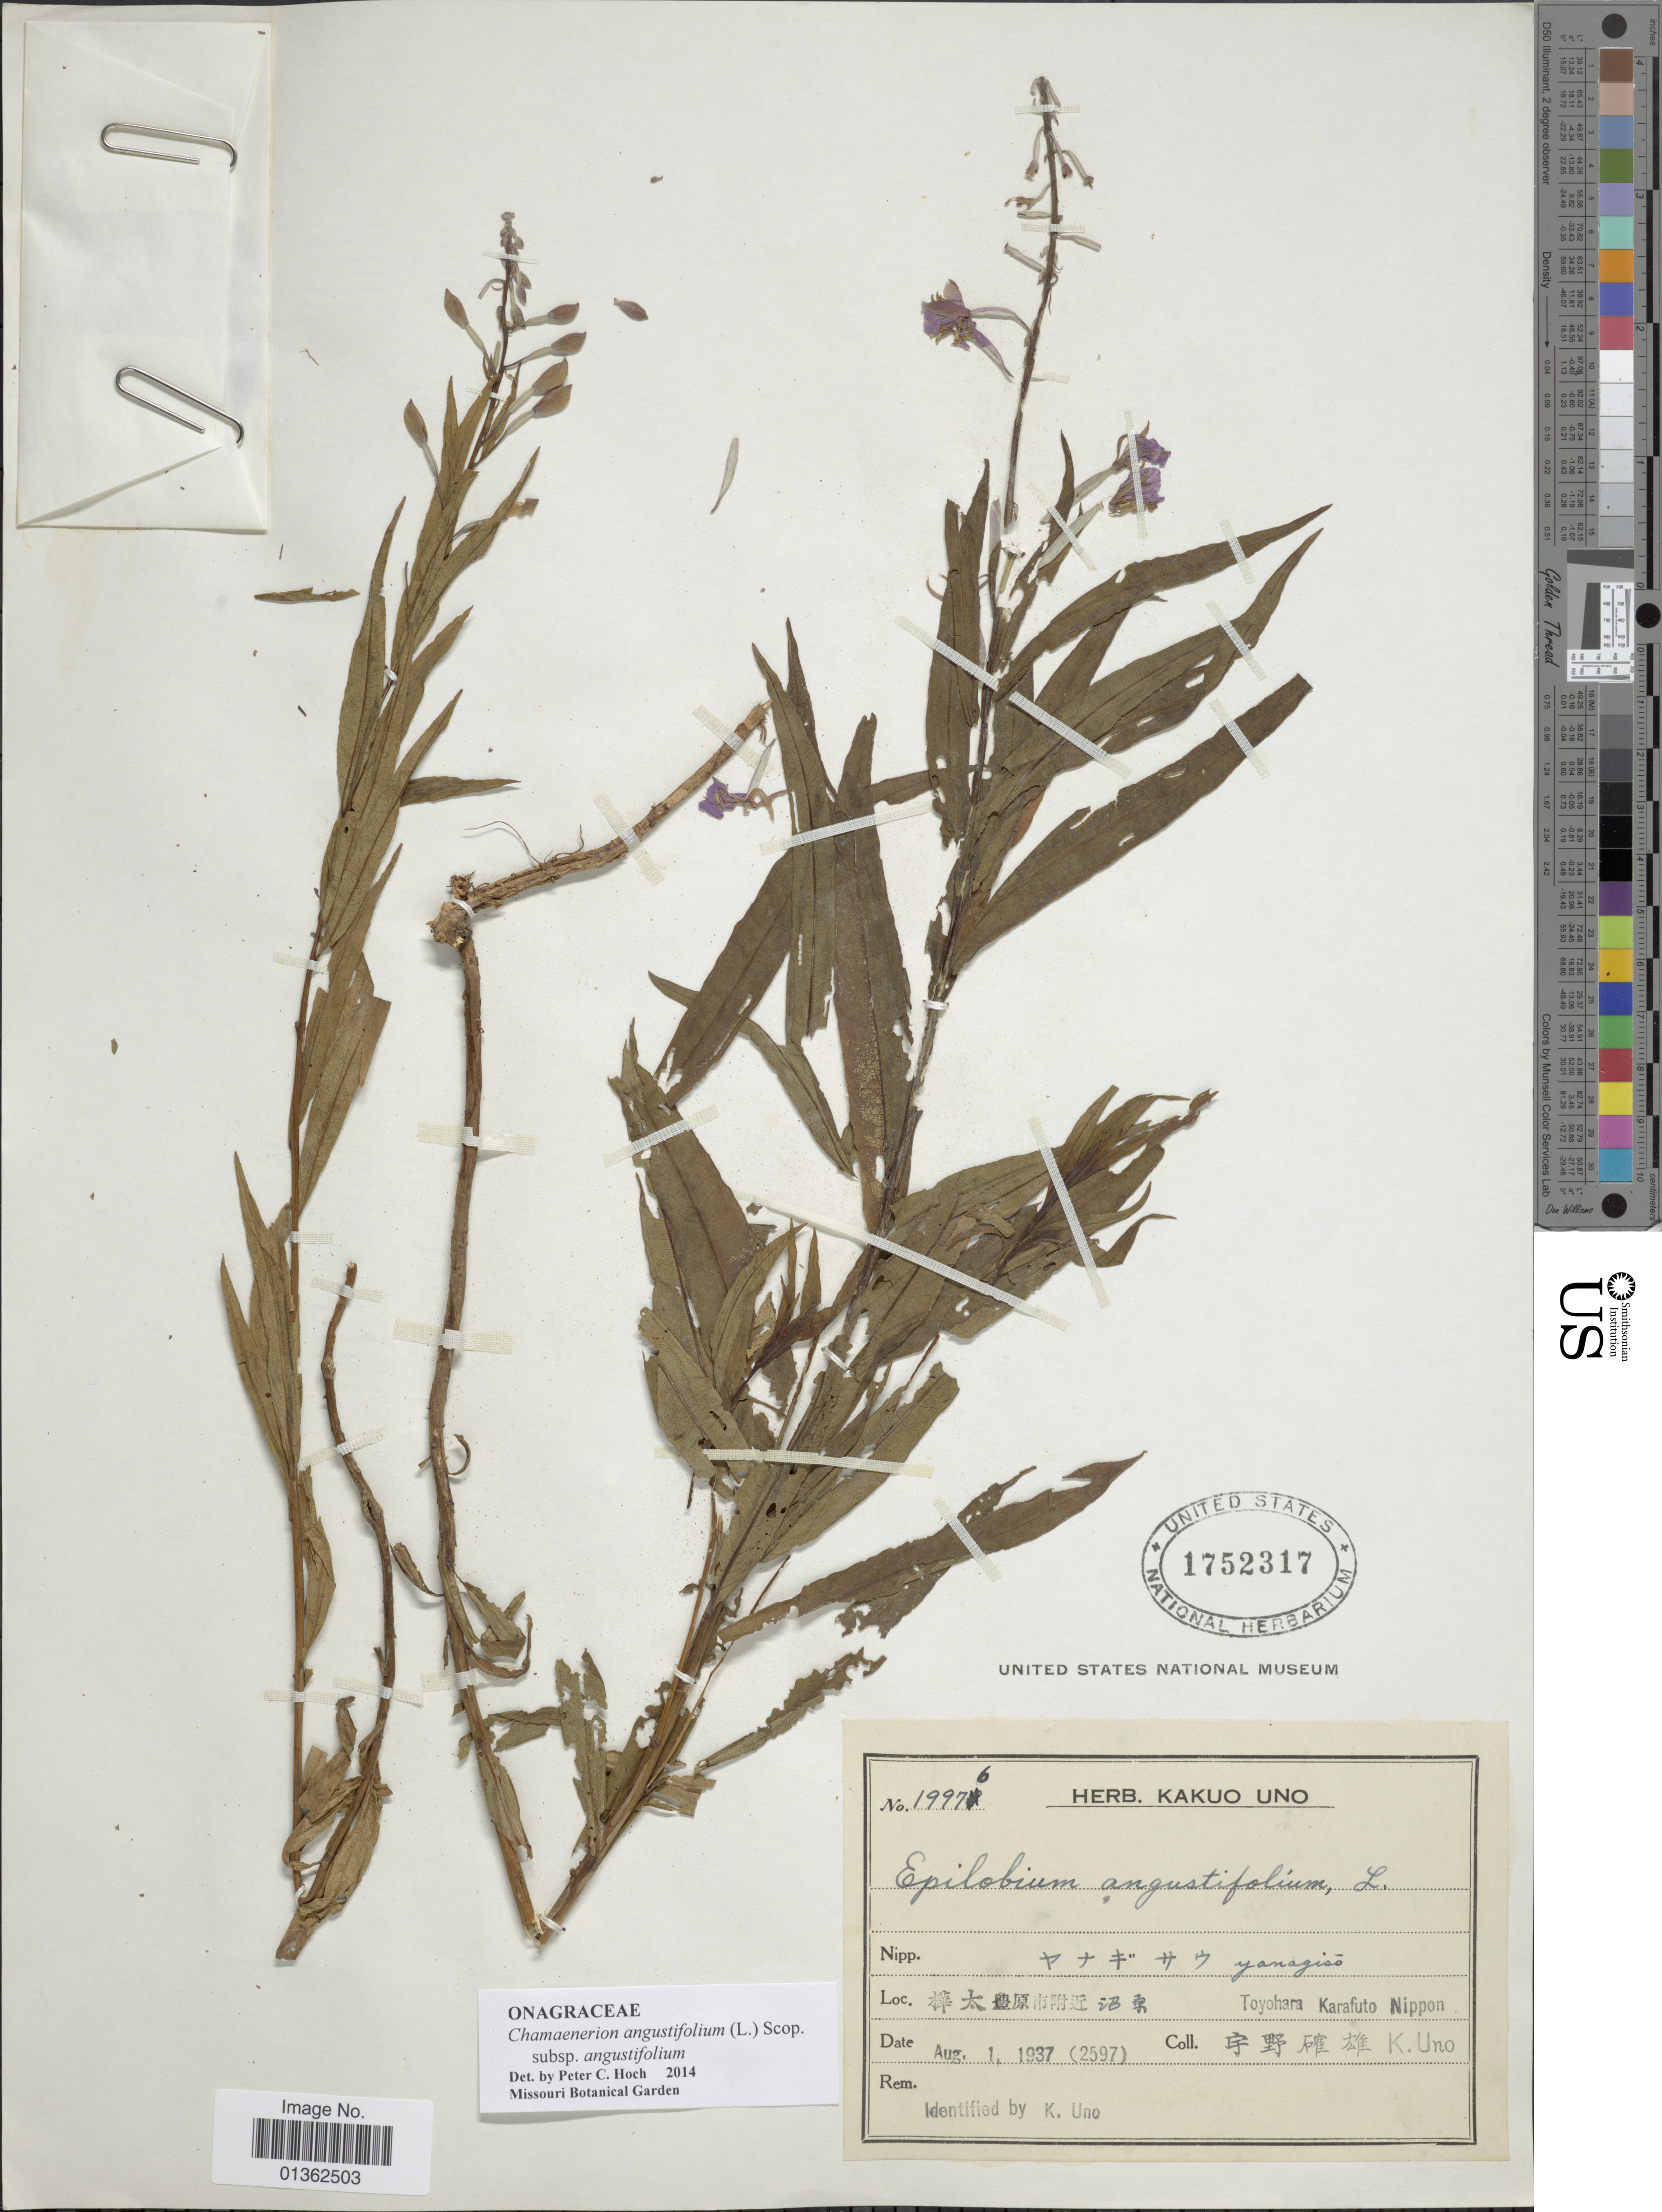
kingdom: Plantae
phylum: Tracheophyta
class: Magnoliopsida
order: Myrtales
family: Onagraceae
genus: Chamaenerion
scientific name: Chamaenerion angustifolium subsp. angustifolium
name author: (L.) Scop.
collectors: K. Uno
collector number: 19976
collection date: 1937-08-01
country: Russian Federation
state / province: Sakhalin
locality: Toyohara-shi, Karafuto, Nippon.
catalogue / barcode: US 1752317